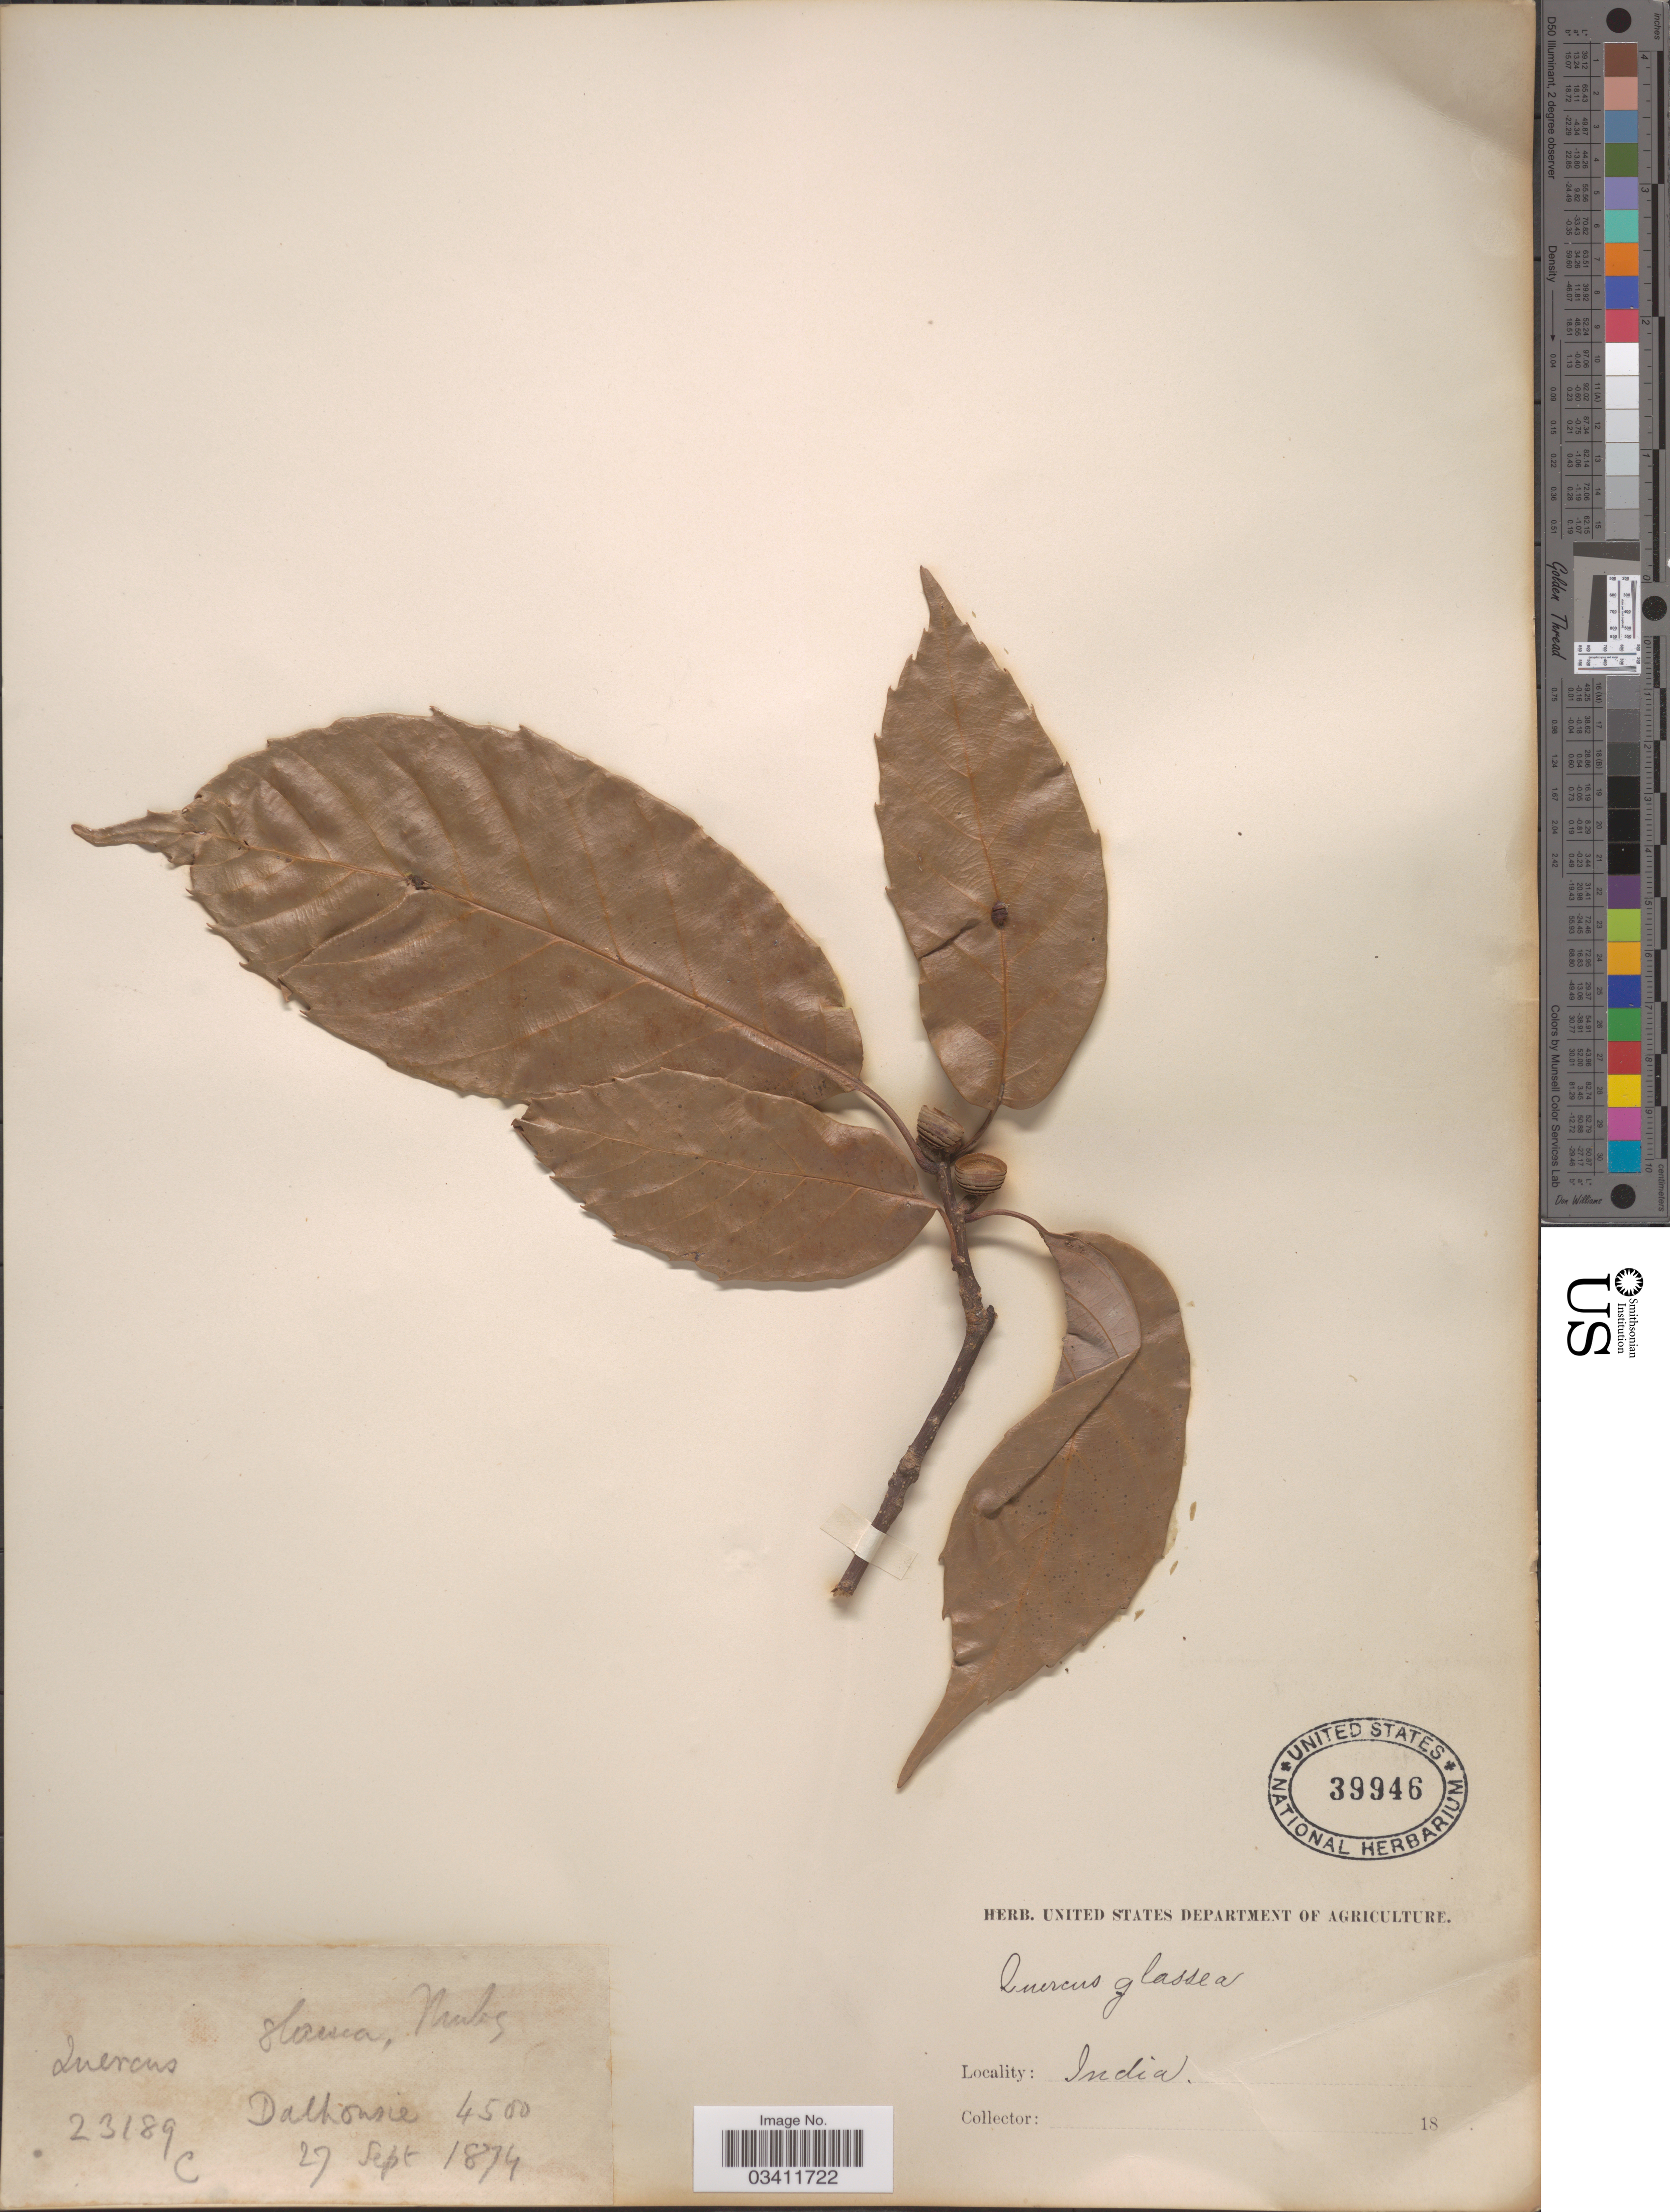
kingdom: Plantae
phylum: Tracheophyta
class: Magnoliopsida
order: Fagales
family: Fagaceae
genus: Quercus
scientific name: Quercus glauca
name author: Thunb.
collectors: Facchini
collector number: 23189C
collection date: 1874-09-27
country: India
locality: Dalhousie.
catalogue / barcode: US 39946